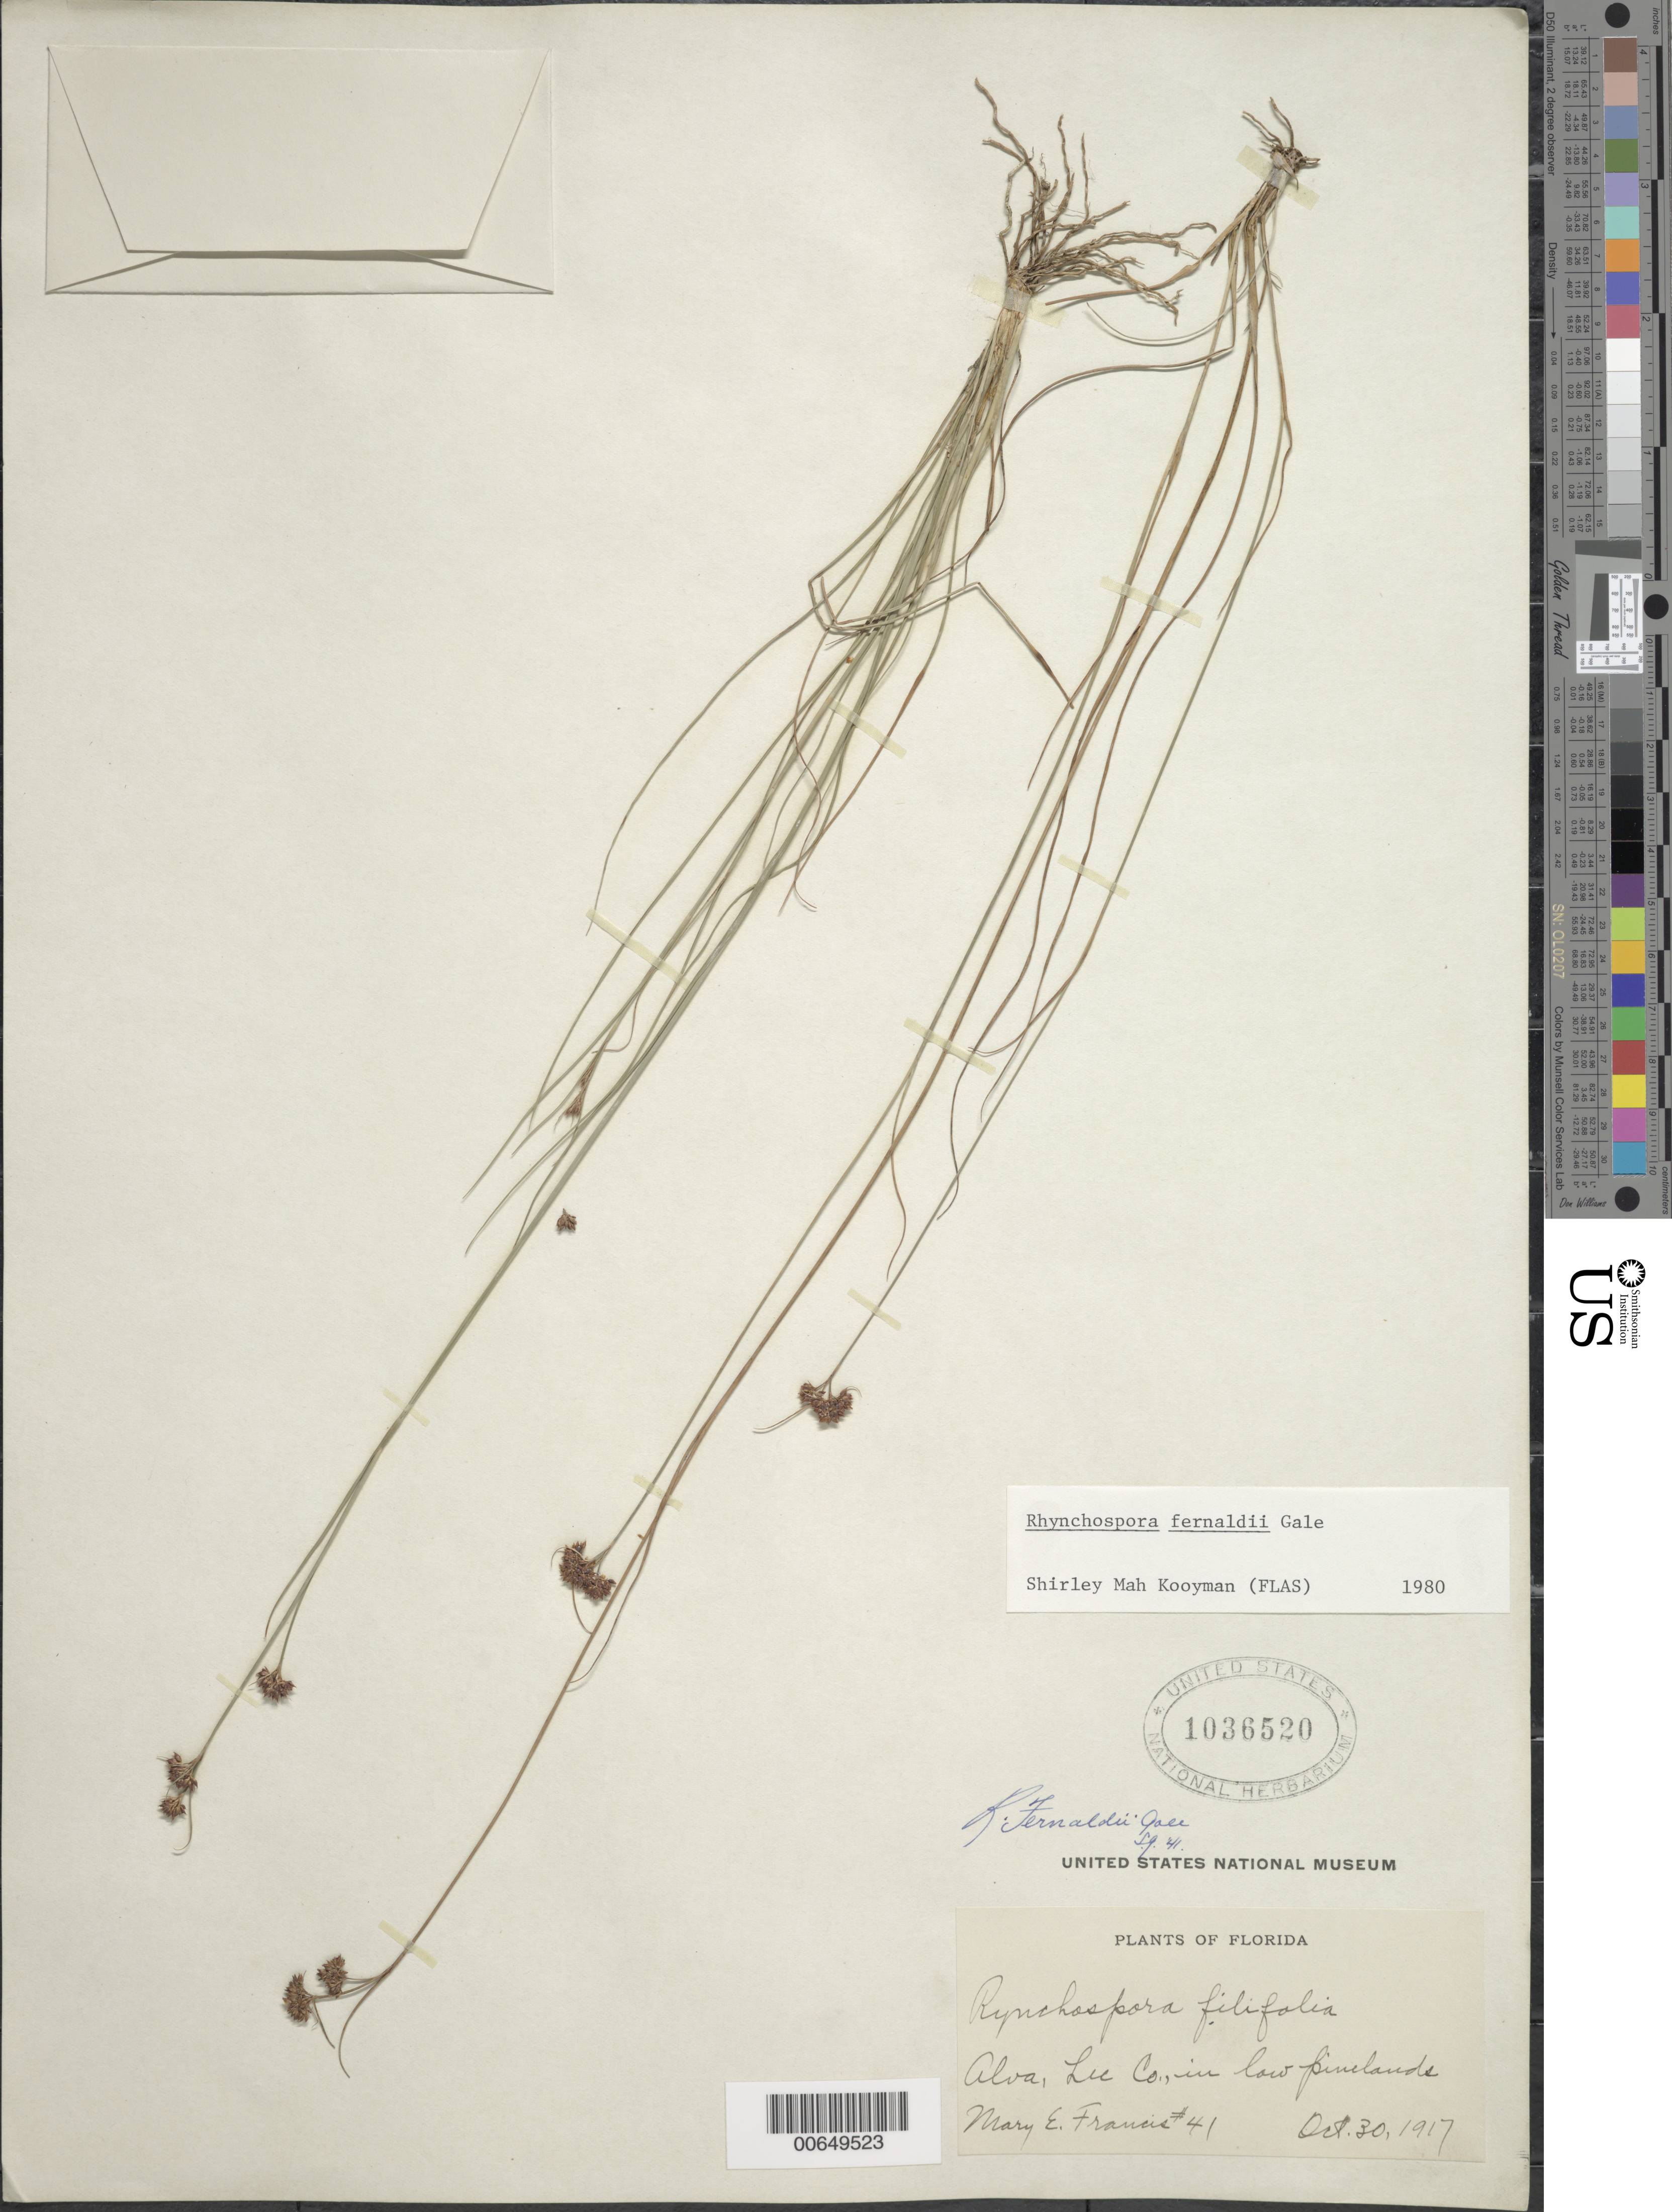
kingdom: Plantae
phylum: Tracheophyta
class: Liliopsida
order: Poales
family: Cyperaceae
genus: Rhynchospora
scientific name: Rhynchospora fernaldii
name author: Gale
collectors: M. E. Francis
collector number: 41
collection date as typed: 30 Oct 1917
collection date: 1917-10-30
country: United States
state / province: Florida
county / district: Lee County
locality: Alva.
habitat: In low pinelands.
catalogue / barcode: US 10365